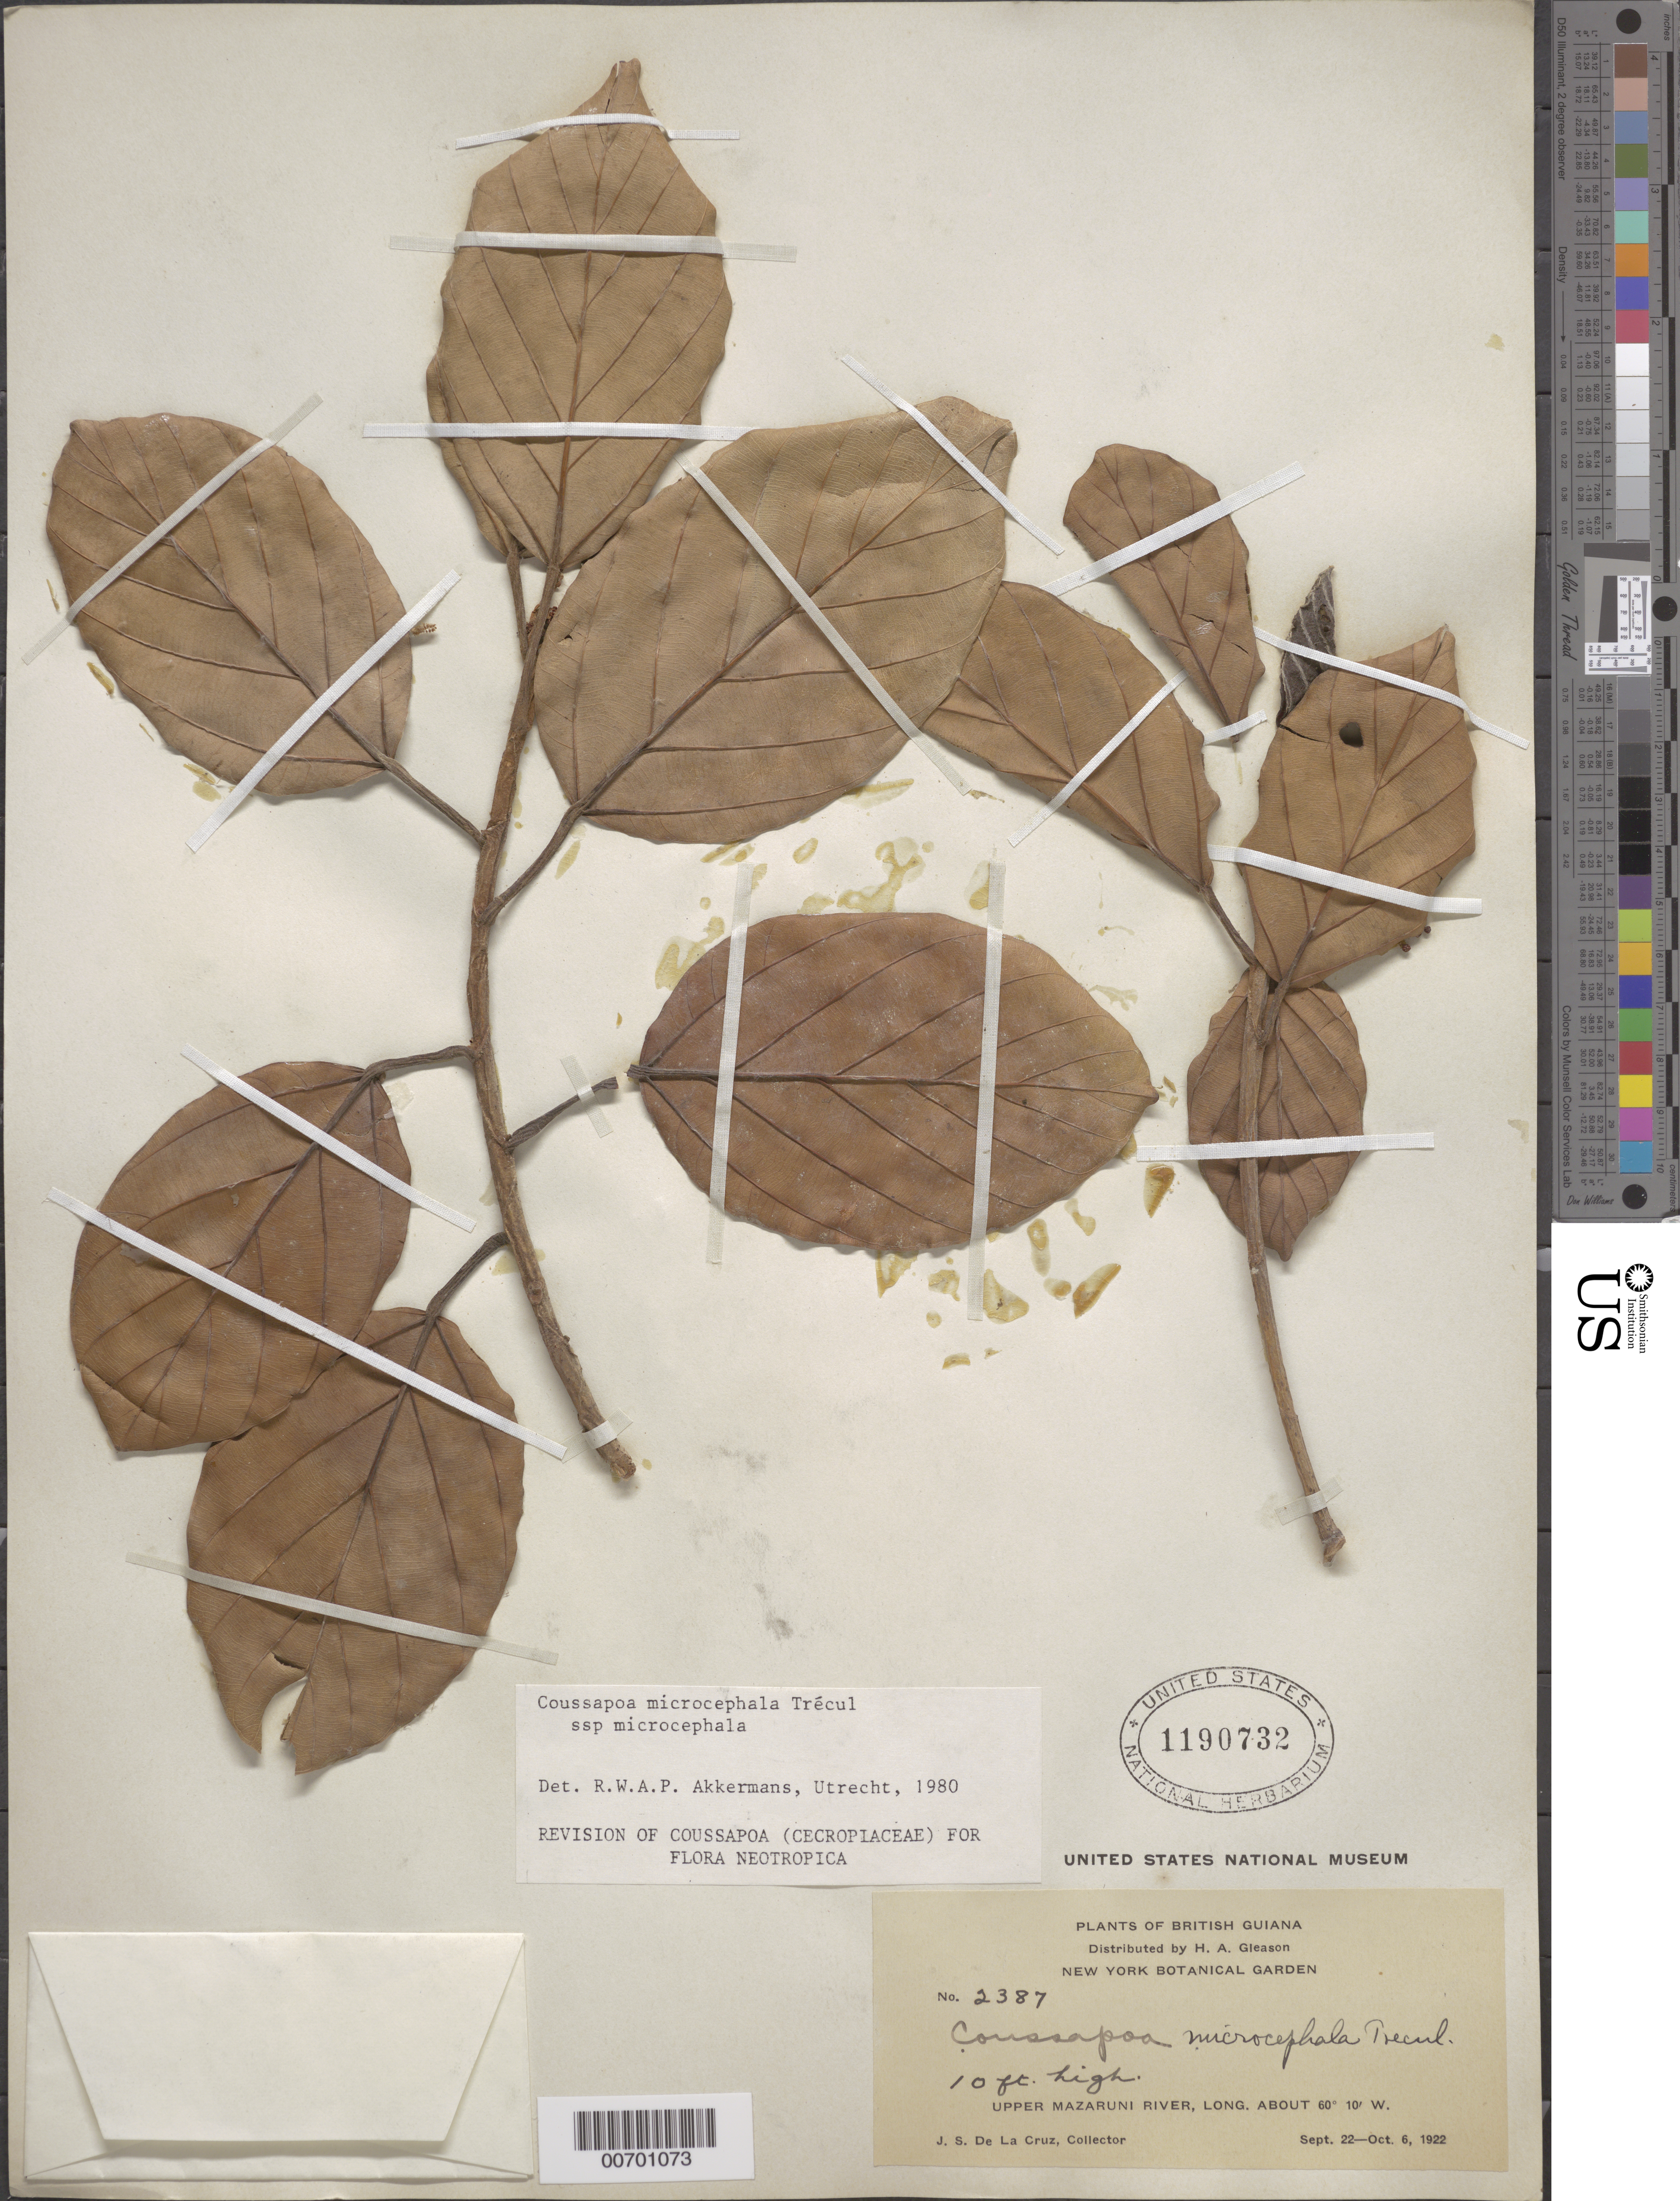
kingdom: Plantae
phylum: Tracheophyta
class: Magnoliopsida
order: Rosales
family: Urticaceae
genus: Coussapoa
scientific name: Coussapoa microcephala subsp. microcephala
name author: Trécul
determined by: Akkermans, R. W. A. P.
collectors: J. S. de la Cruz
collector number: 2387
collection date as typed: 22-Sep-22 to 6-Oct-22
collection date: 1922-09-22/1922-10-06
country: Guyana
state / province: Cuyuni-Mazaruni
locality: Upper Mazaruni R.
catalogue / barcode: US 1190732